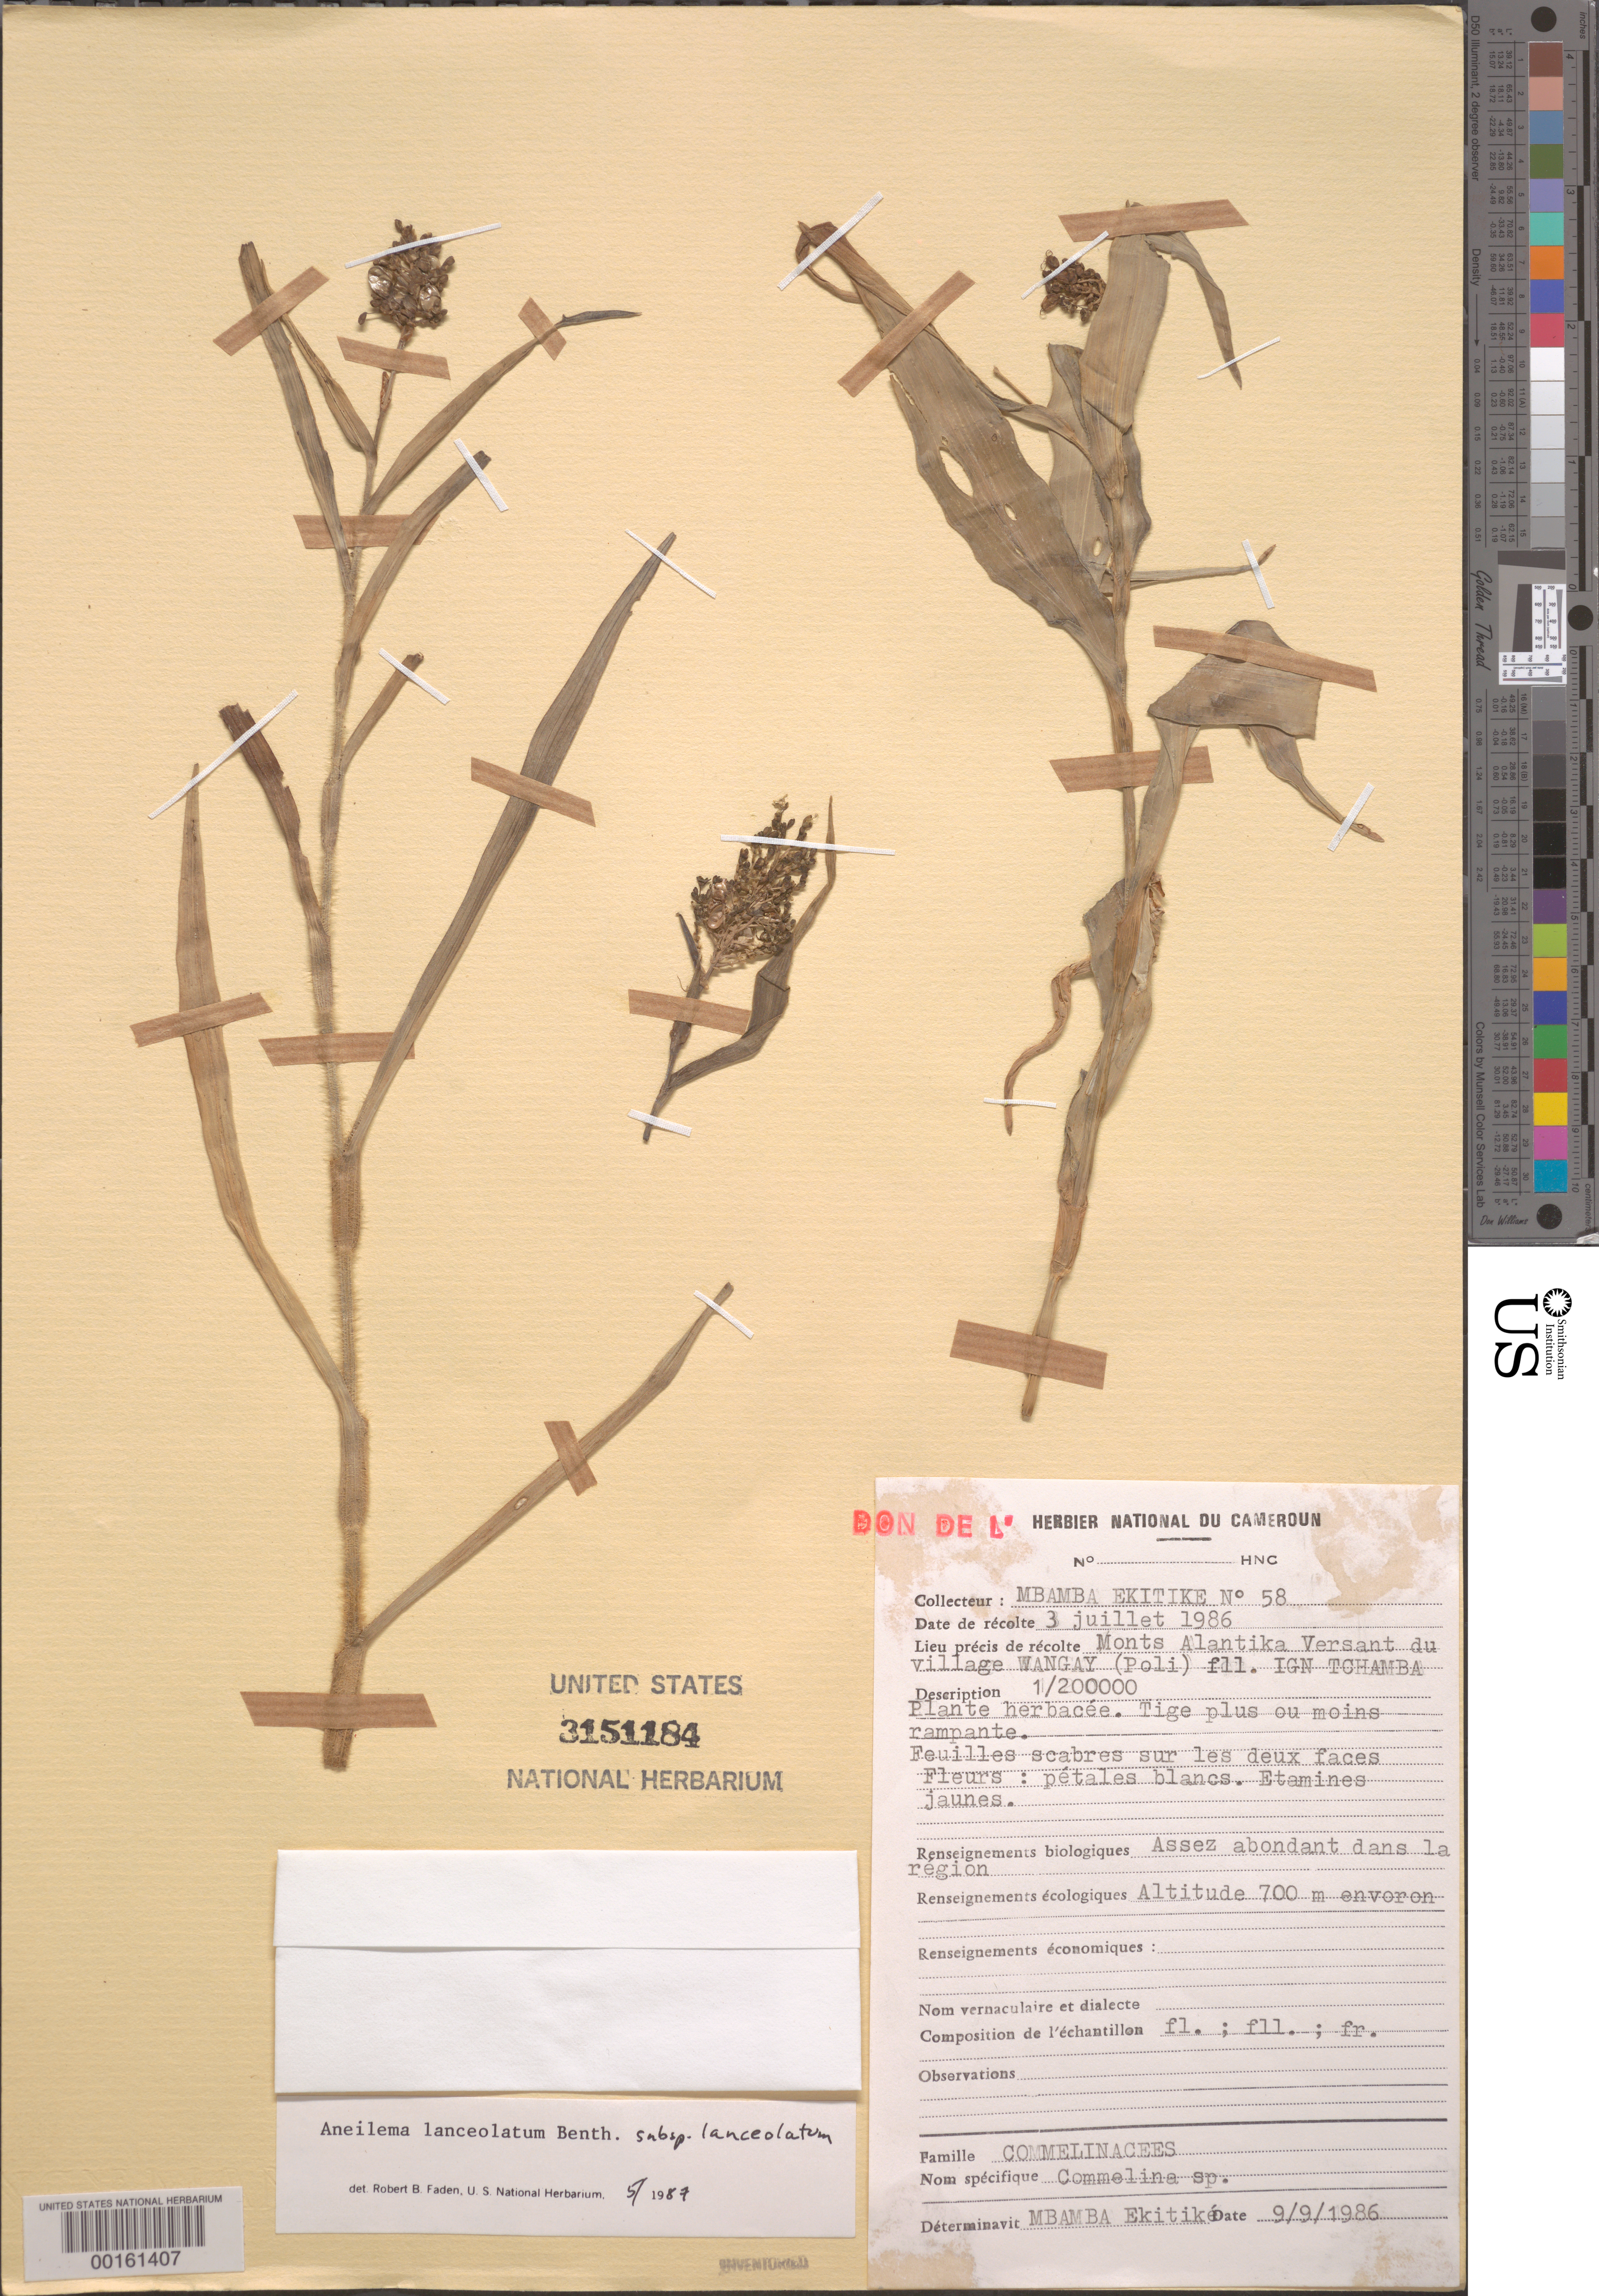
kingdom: Plantae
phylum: Tracheophyta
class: Liliopsida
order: Commelinales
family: Commelinaceae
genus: Aneilema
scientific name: Aneilema lanceolatum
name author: Benth.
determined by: Faden, Robert B., (US), Smithsonian Institution - National Museum of Natural History (UNITED STATES)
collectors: M. Ekitike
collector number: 58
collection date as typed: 03 Jul 1986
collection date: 1986-07-03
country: Cameroon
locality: Monts alantika versant of village wangay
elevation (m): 700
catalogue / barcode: US 3151184